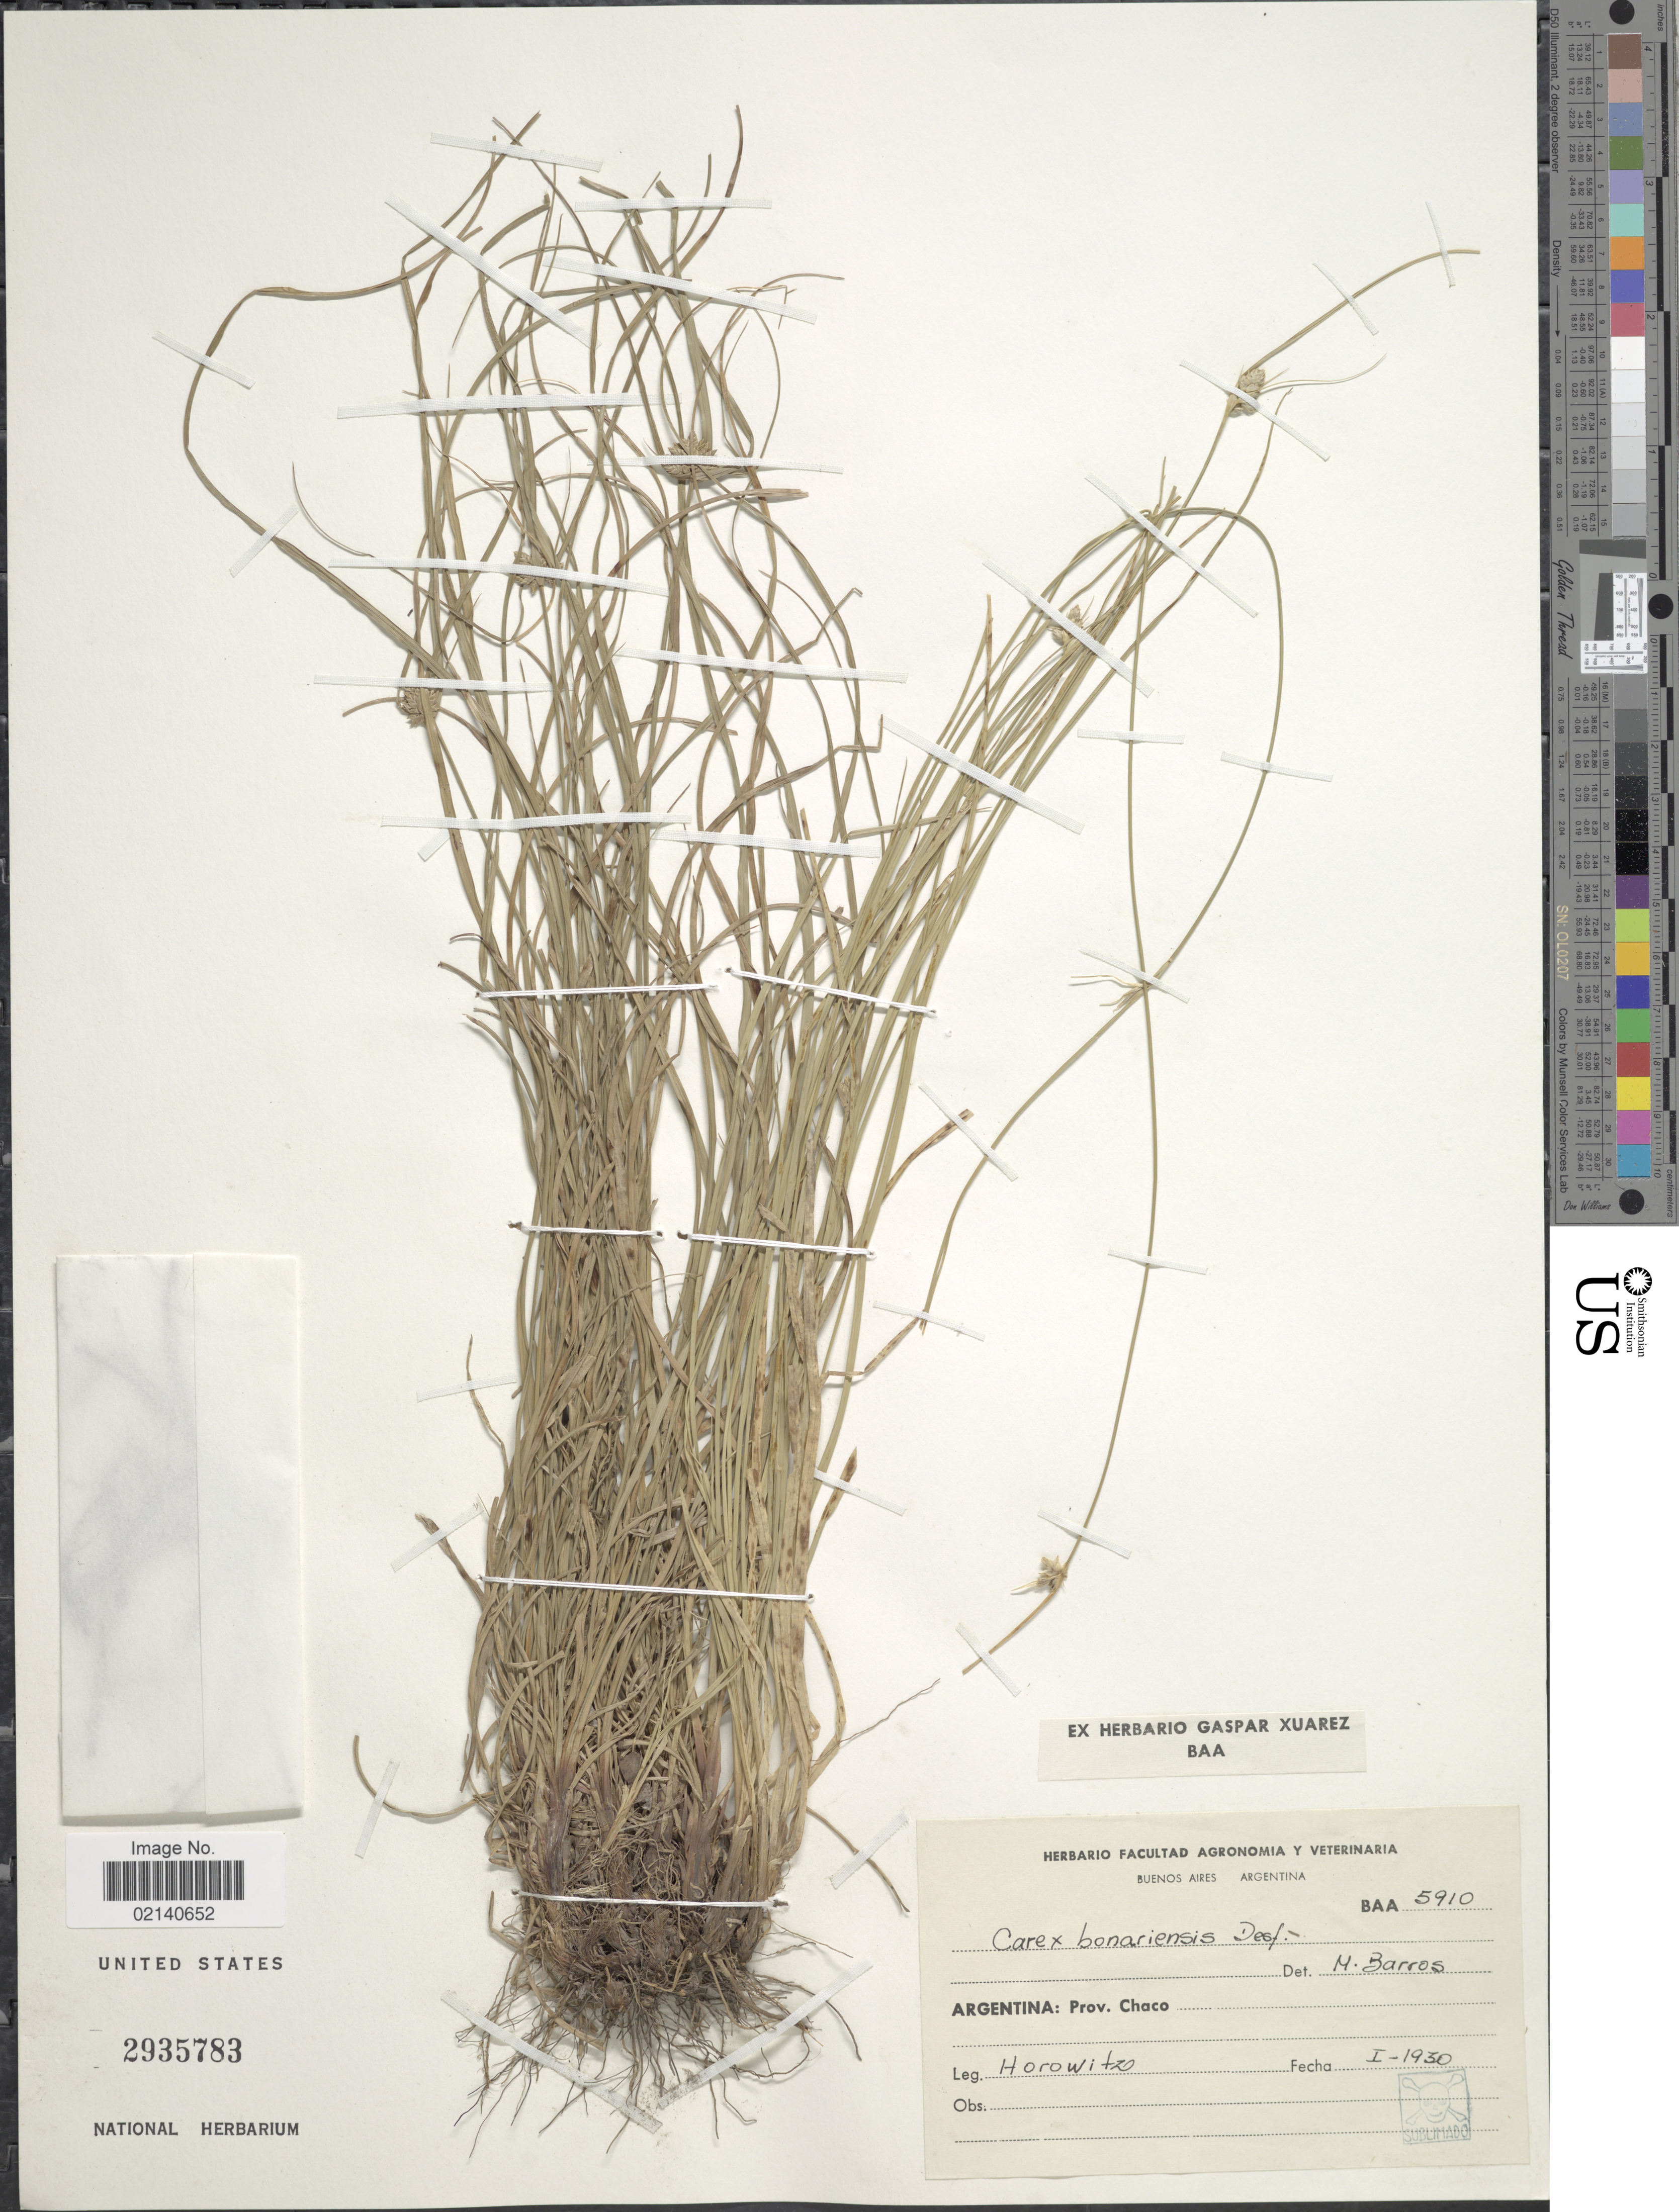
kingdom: Plantae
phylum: Tracheophyta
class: Liliopsida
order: Poales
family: Cyperaceae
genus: Carex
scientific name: Carex pedicularis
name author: Jim.Mejías & Naczi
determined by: Jimnéz-Mejias, Pedro, (UPOS), Universidad Pablo de Olavide (SPAIN)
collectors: Horowitz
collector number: BAA5910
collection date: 1930-01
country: Argentina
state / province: Chaco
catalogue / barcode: US 2935783